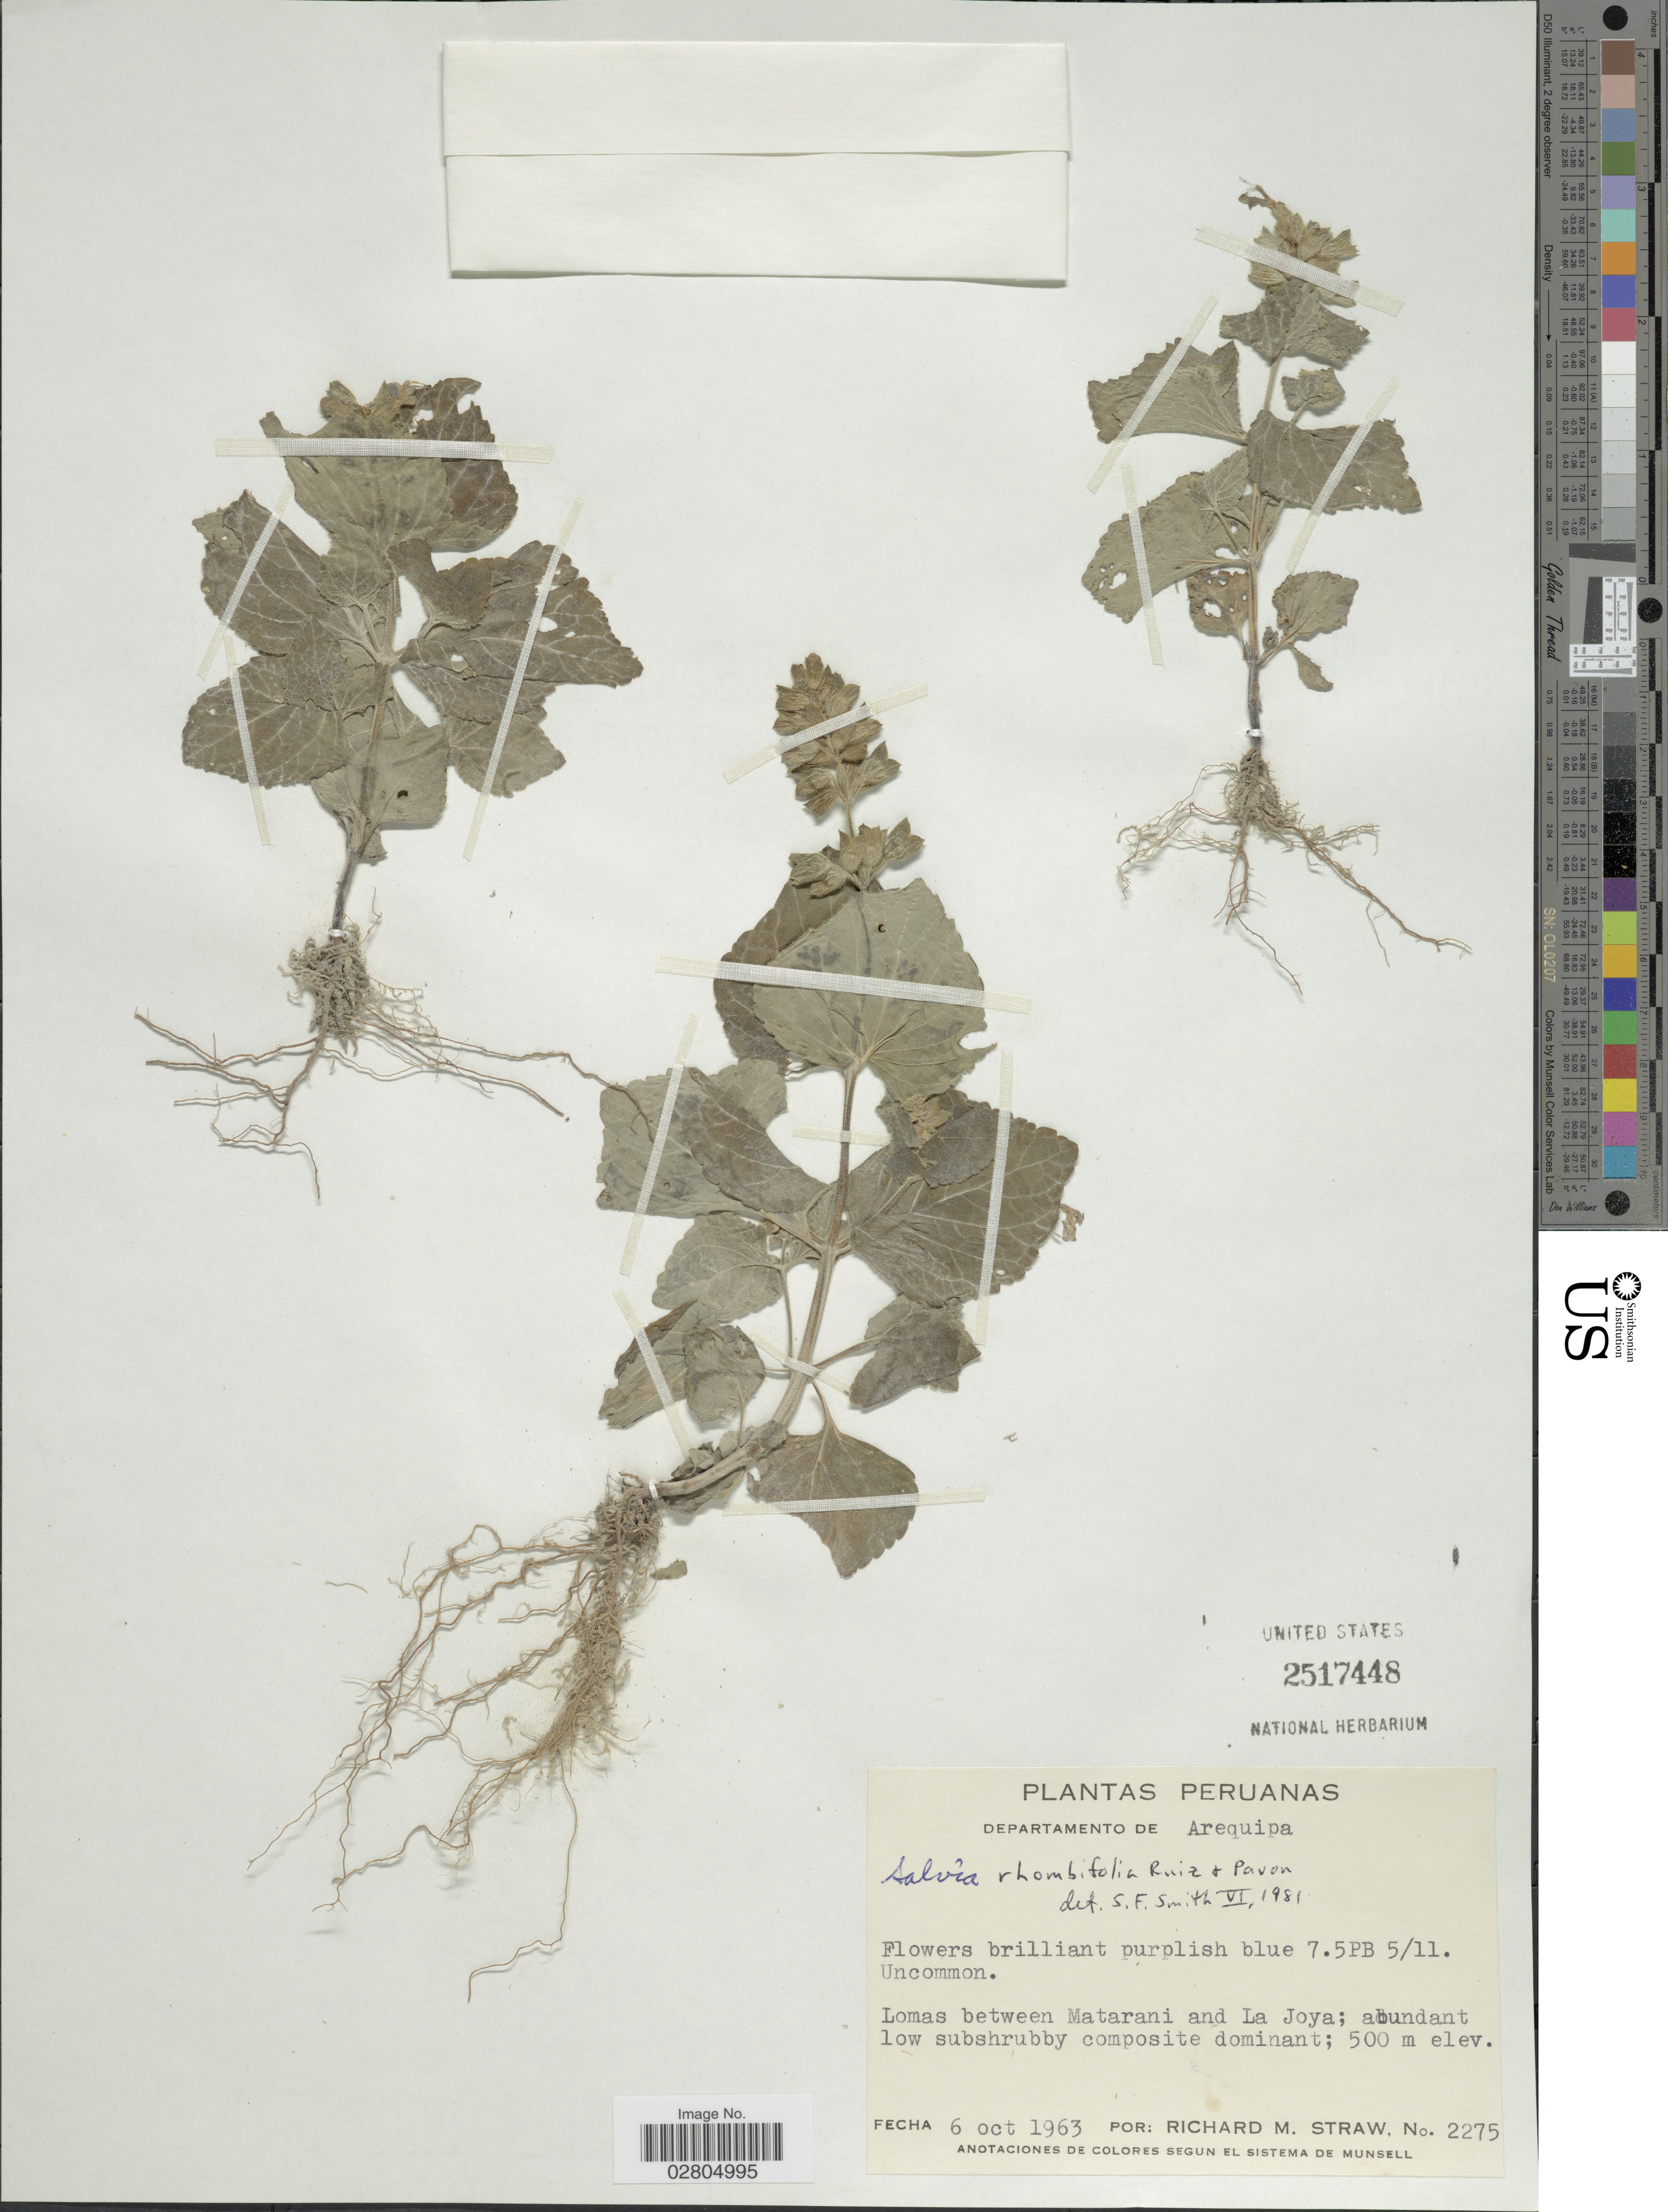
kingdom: Plantae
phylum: Tracheophyta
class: Magnoliopsida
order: Lamiales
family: Lamiaceae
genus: Salvia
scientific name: Salvia rhombifolia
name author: Ruiz & Pav.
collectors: R. M. Straw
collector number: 2275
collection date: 1963-10-06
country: Peru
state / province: Arequipa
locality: Departamento de Arequipa, Lomas between Matarani and La Joya.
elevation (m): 500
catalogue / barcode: US 2517448